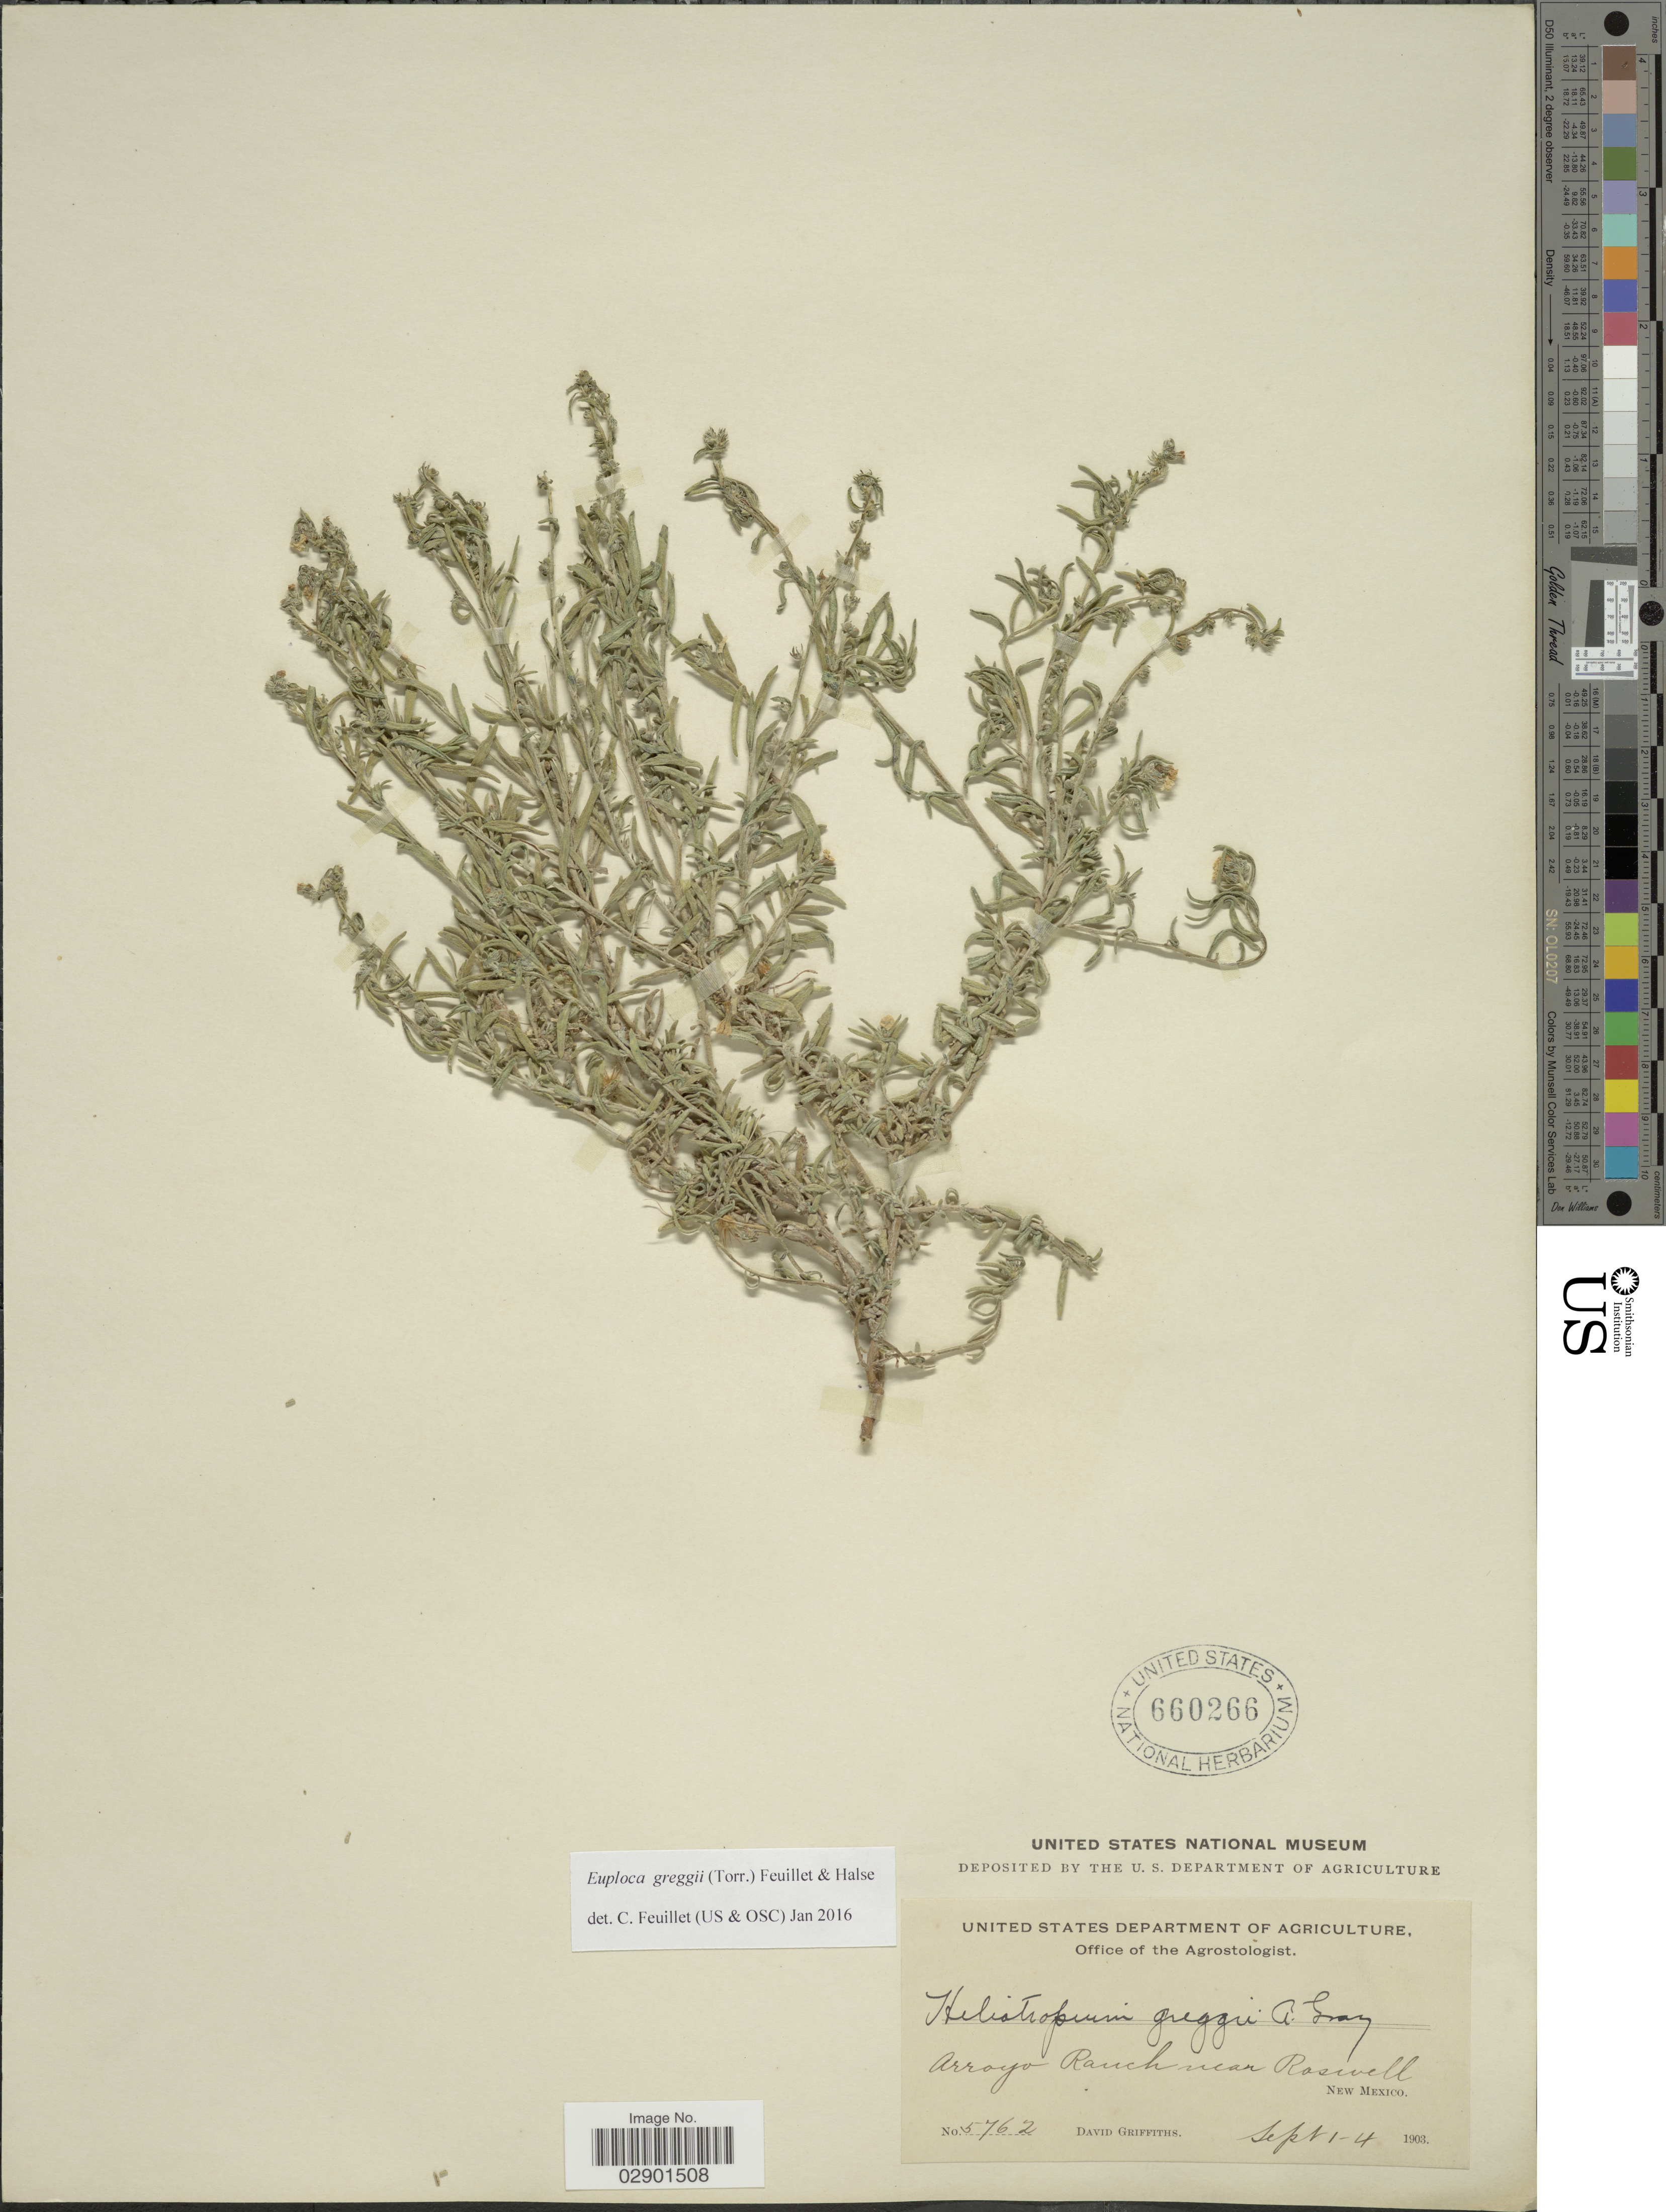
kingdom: Plantae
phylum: Tracheophyta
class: Magnoliopsida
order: Boraginales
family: Heliotropiaceae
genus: Euploca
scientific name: Euploca greggii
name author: (Torr.) Feuillet & Halse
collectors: D. Griffiths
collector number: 5762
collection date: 1903-09-01/1903-09-04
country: United States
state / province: New Mexico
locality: Arroyo Ranch near Roswell.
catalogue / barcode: US 660266